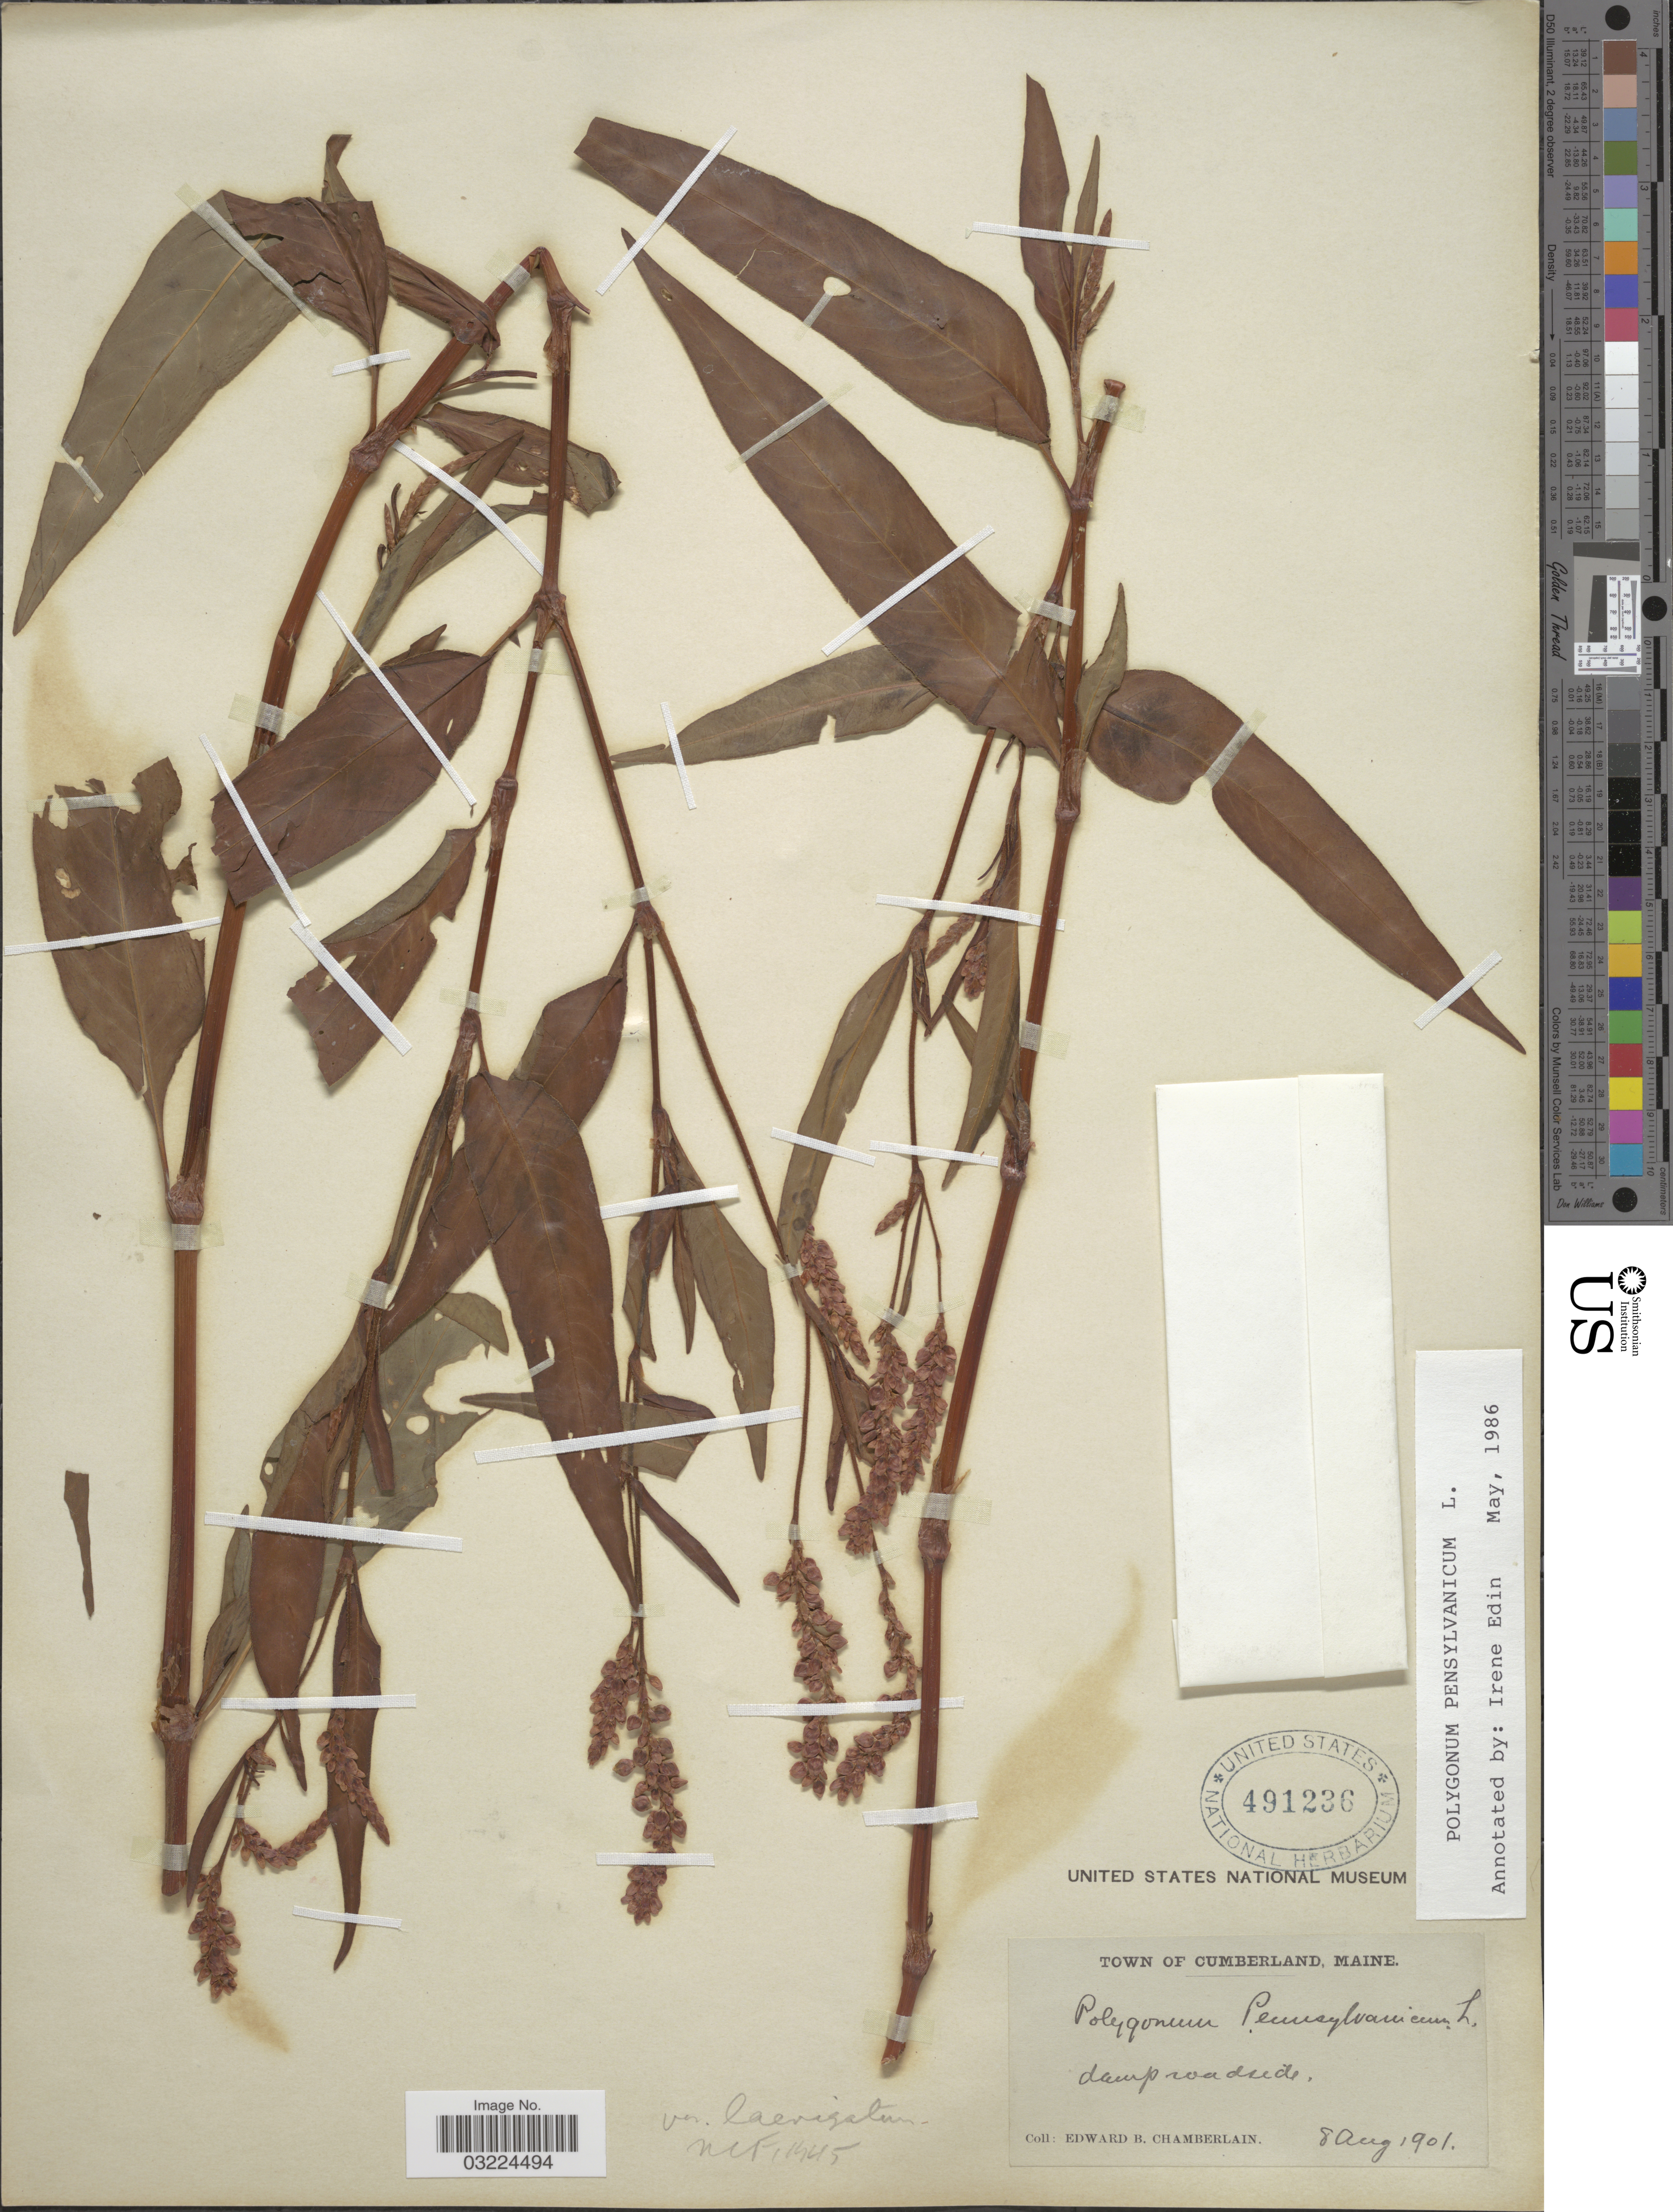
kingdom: Plantae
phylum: Tracheophyta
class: Magnoliopsida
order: Caryophyllales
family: Polygonaceae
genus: Persicaria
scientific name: Persicaria pensylvanica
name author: (L.) M. Gómez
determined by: Atha, D. E.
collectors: E. Chamberlain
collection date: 1901-08-08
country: United States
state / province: Maine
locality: Town of Cumberland.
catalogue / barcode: US 491236